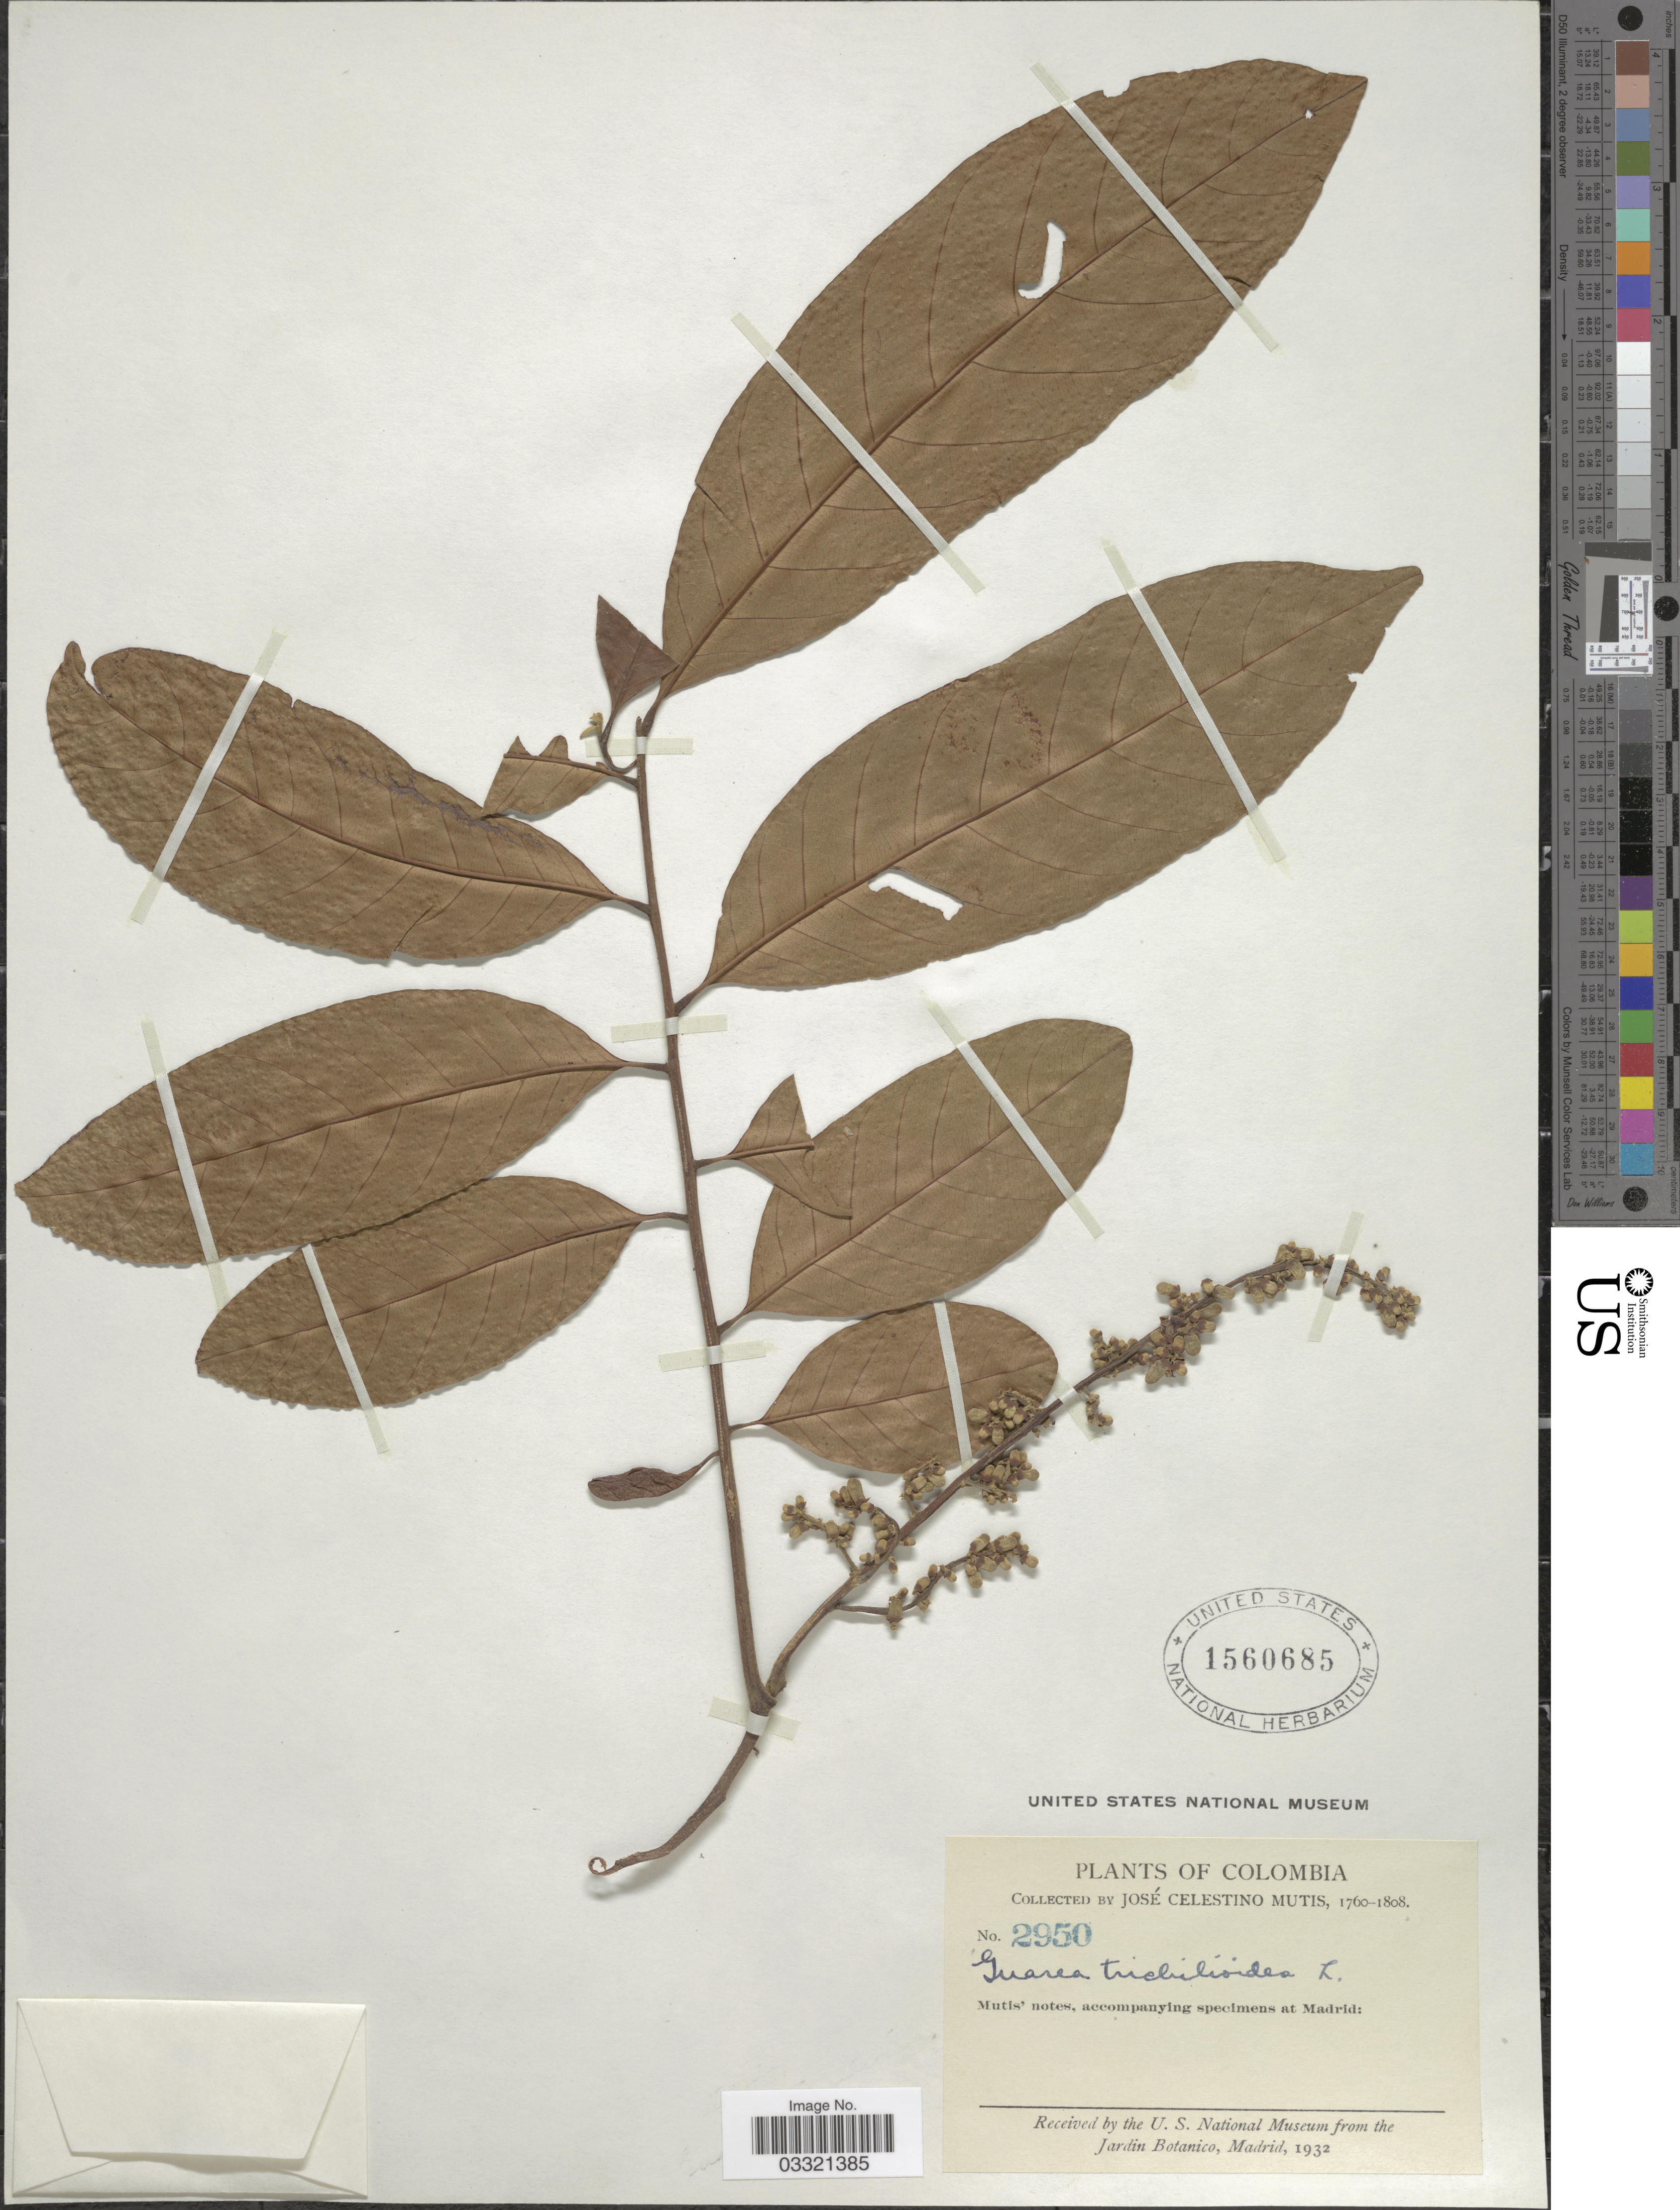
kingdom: Plantae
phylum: Tracheophyta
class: Magnoliopsida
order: Sapindales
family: Meliaceae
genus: Guarea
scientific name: Guarea guidonia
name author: (L.) Sleumer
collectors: J. C. B. Mutis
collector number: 2950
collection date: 1760/1808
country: Colombia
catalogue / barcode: US 1560685